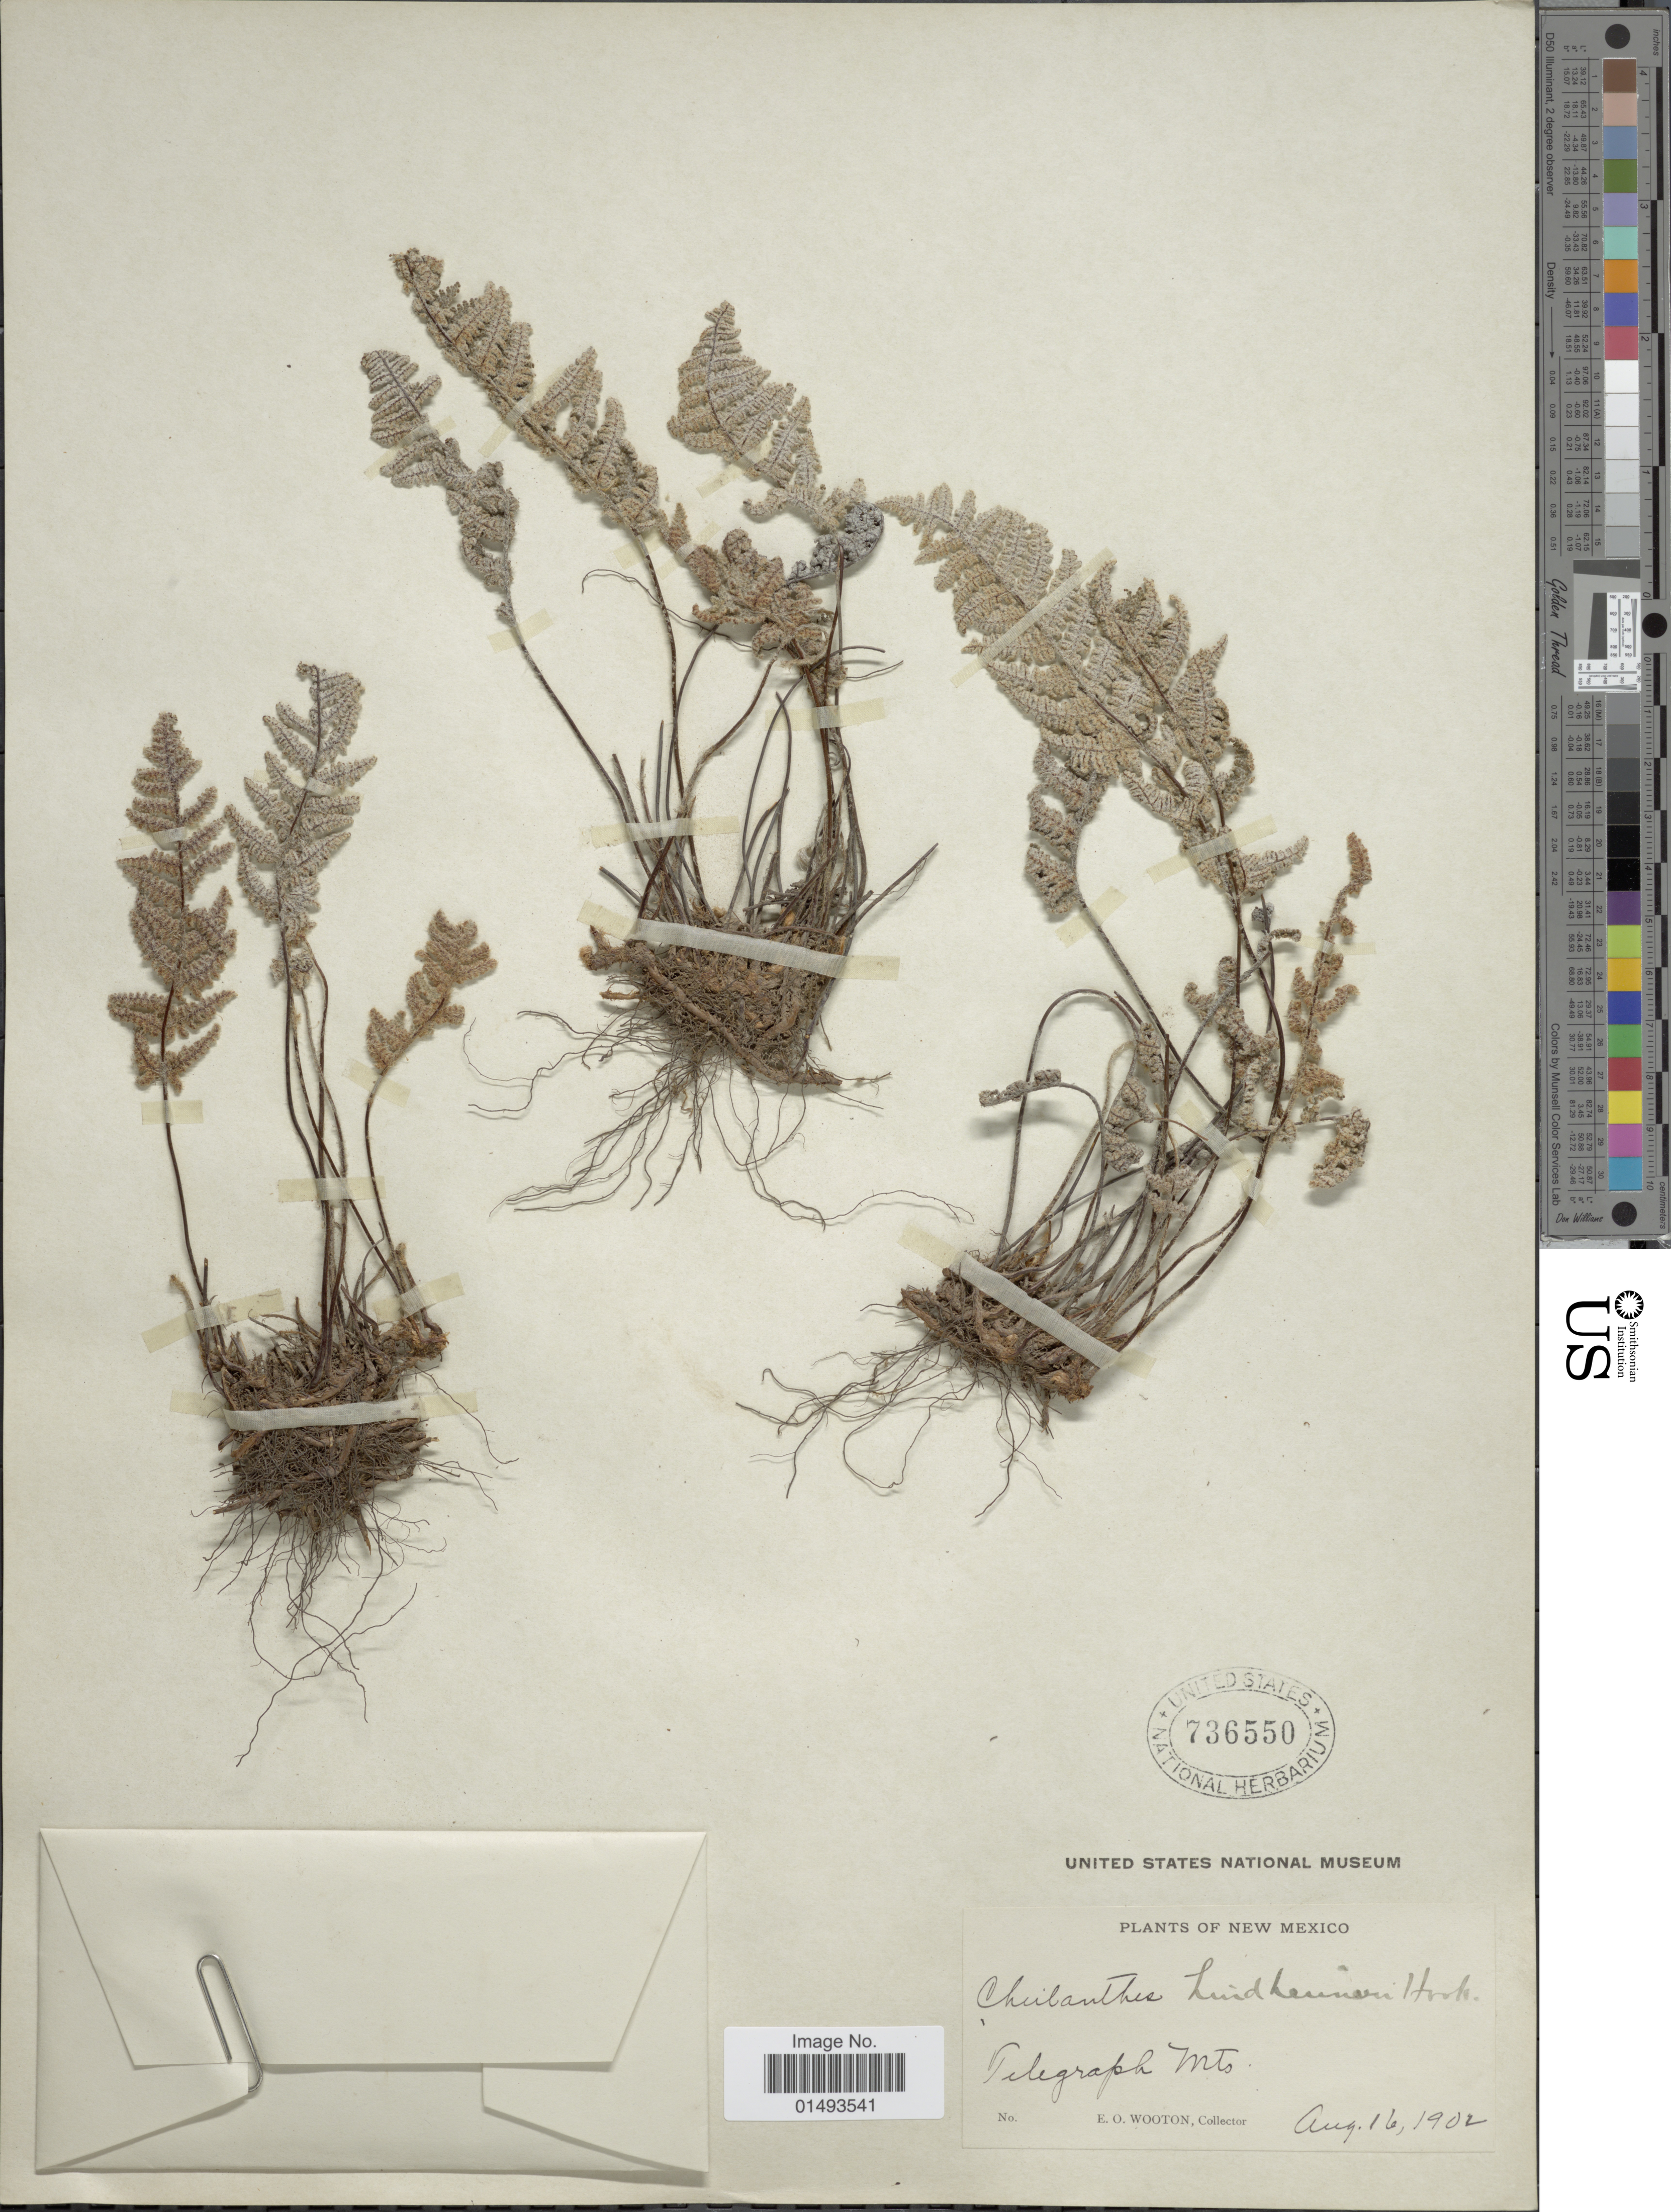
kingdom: Plantae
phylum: Tracheophyta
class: Polypodiopsida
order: Polypodiales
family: Pteridaceae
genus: Myriopteris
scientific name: Myriopteris lindheimeri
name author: (Hook.) J. Sm.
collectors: E. O. Wooton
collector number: s.n,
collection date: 1902-08-16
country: United States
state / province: New Mexico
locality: Plants of New Mexico, Telegraph Mts.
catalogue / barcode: US 736550